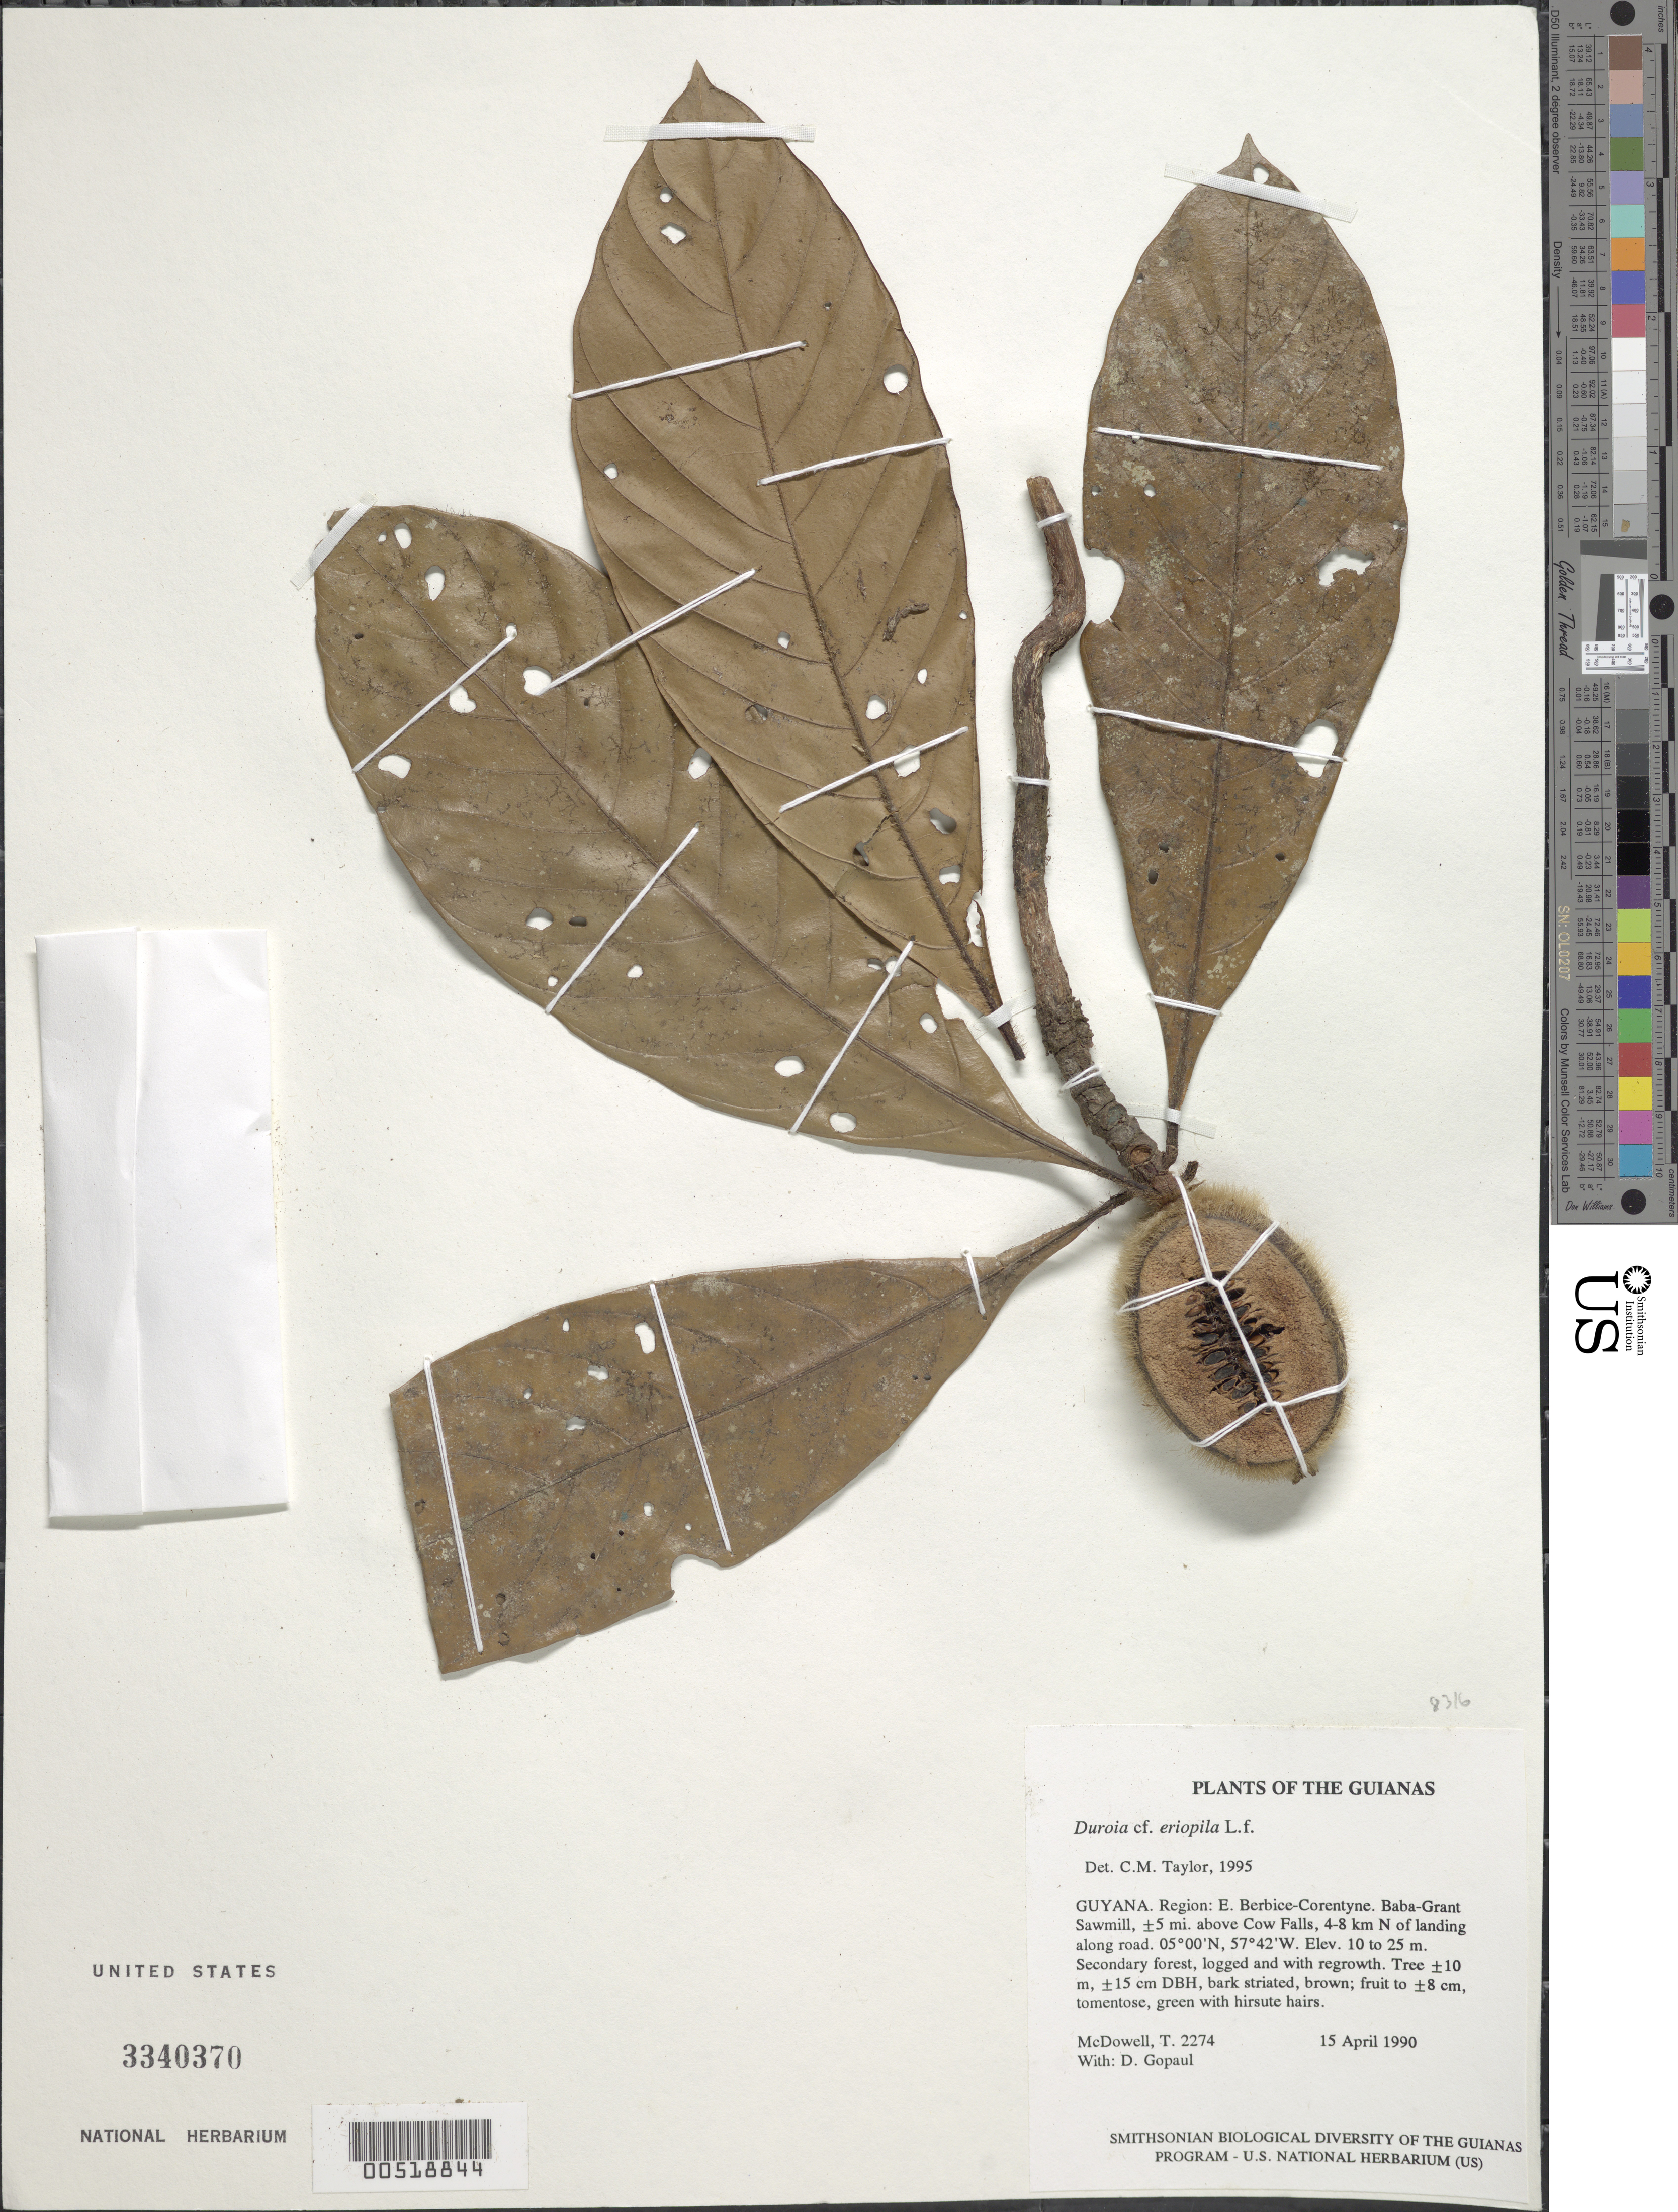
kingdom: Plantae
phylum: Tracheophyta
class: Magnoliopsida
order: Gentianales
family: Rubiaceae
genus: Duroia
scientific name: Duroia eriopila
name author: L. f.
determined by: Taylor, Charlotte M.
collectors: T. McDowell & D. Gopaul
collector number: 2274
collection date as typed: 15 April 1990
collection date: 1990-04-15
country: Guyana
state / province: E. Berbice-Corentyne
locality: Baba-Grant Sawmill, ±5 mi. above Cow Falls, Corentyne River. 4-8 km N of landing along logging road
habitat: Secondary forest, logged and with regrowth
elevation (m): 10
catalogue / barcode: US 3340370